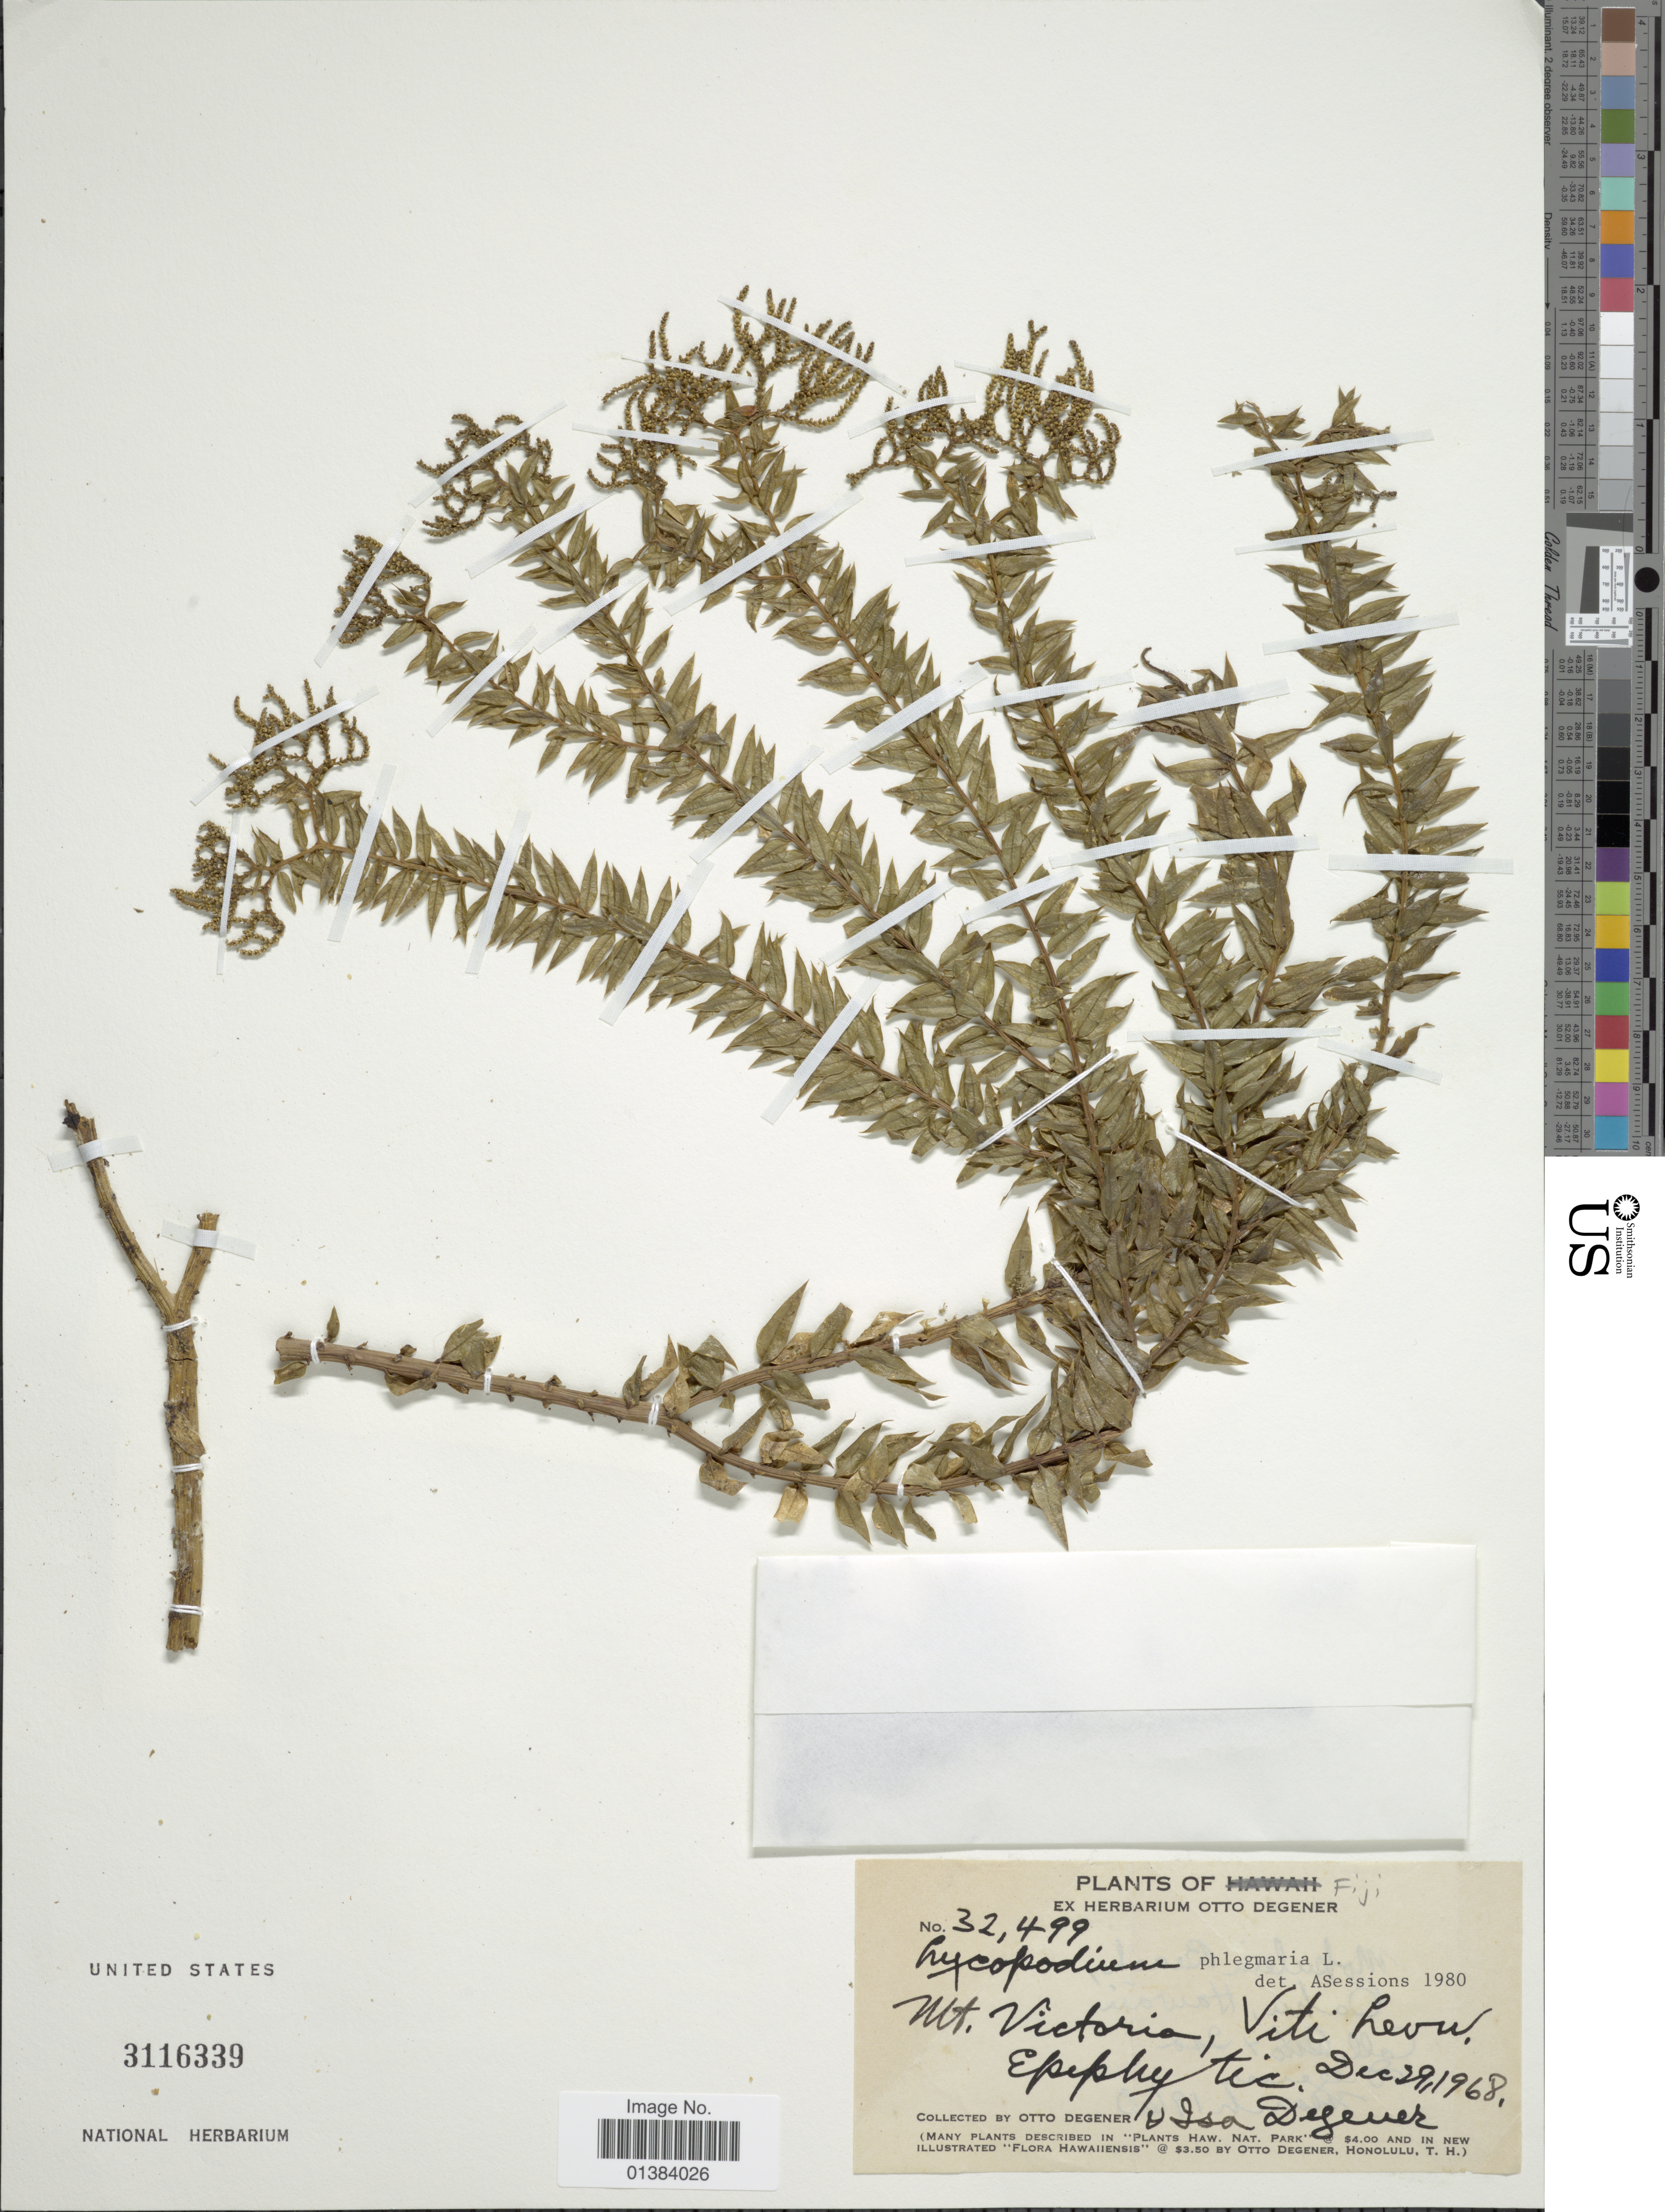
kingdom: Plantae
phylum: Tracheophyta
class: Lycopodiopsida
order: Lycopodiales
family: Lycopodiaceae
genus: Phlegmariurus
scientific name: Phlegmariurus trifoliatus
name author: (Copel.) A. R. Field & Bostock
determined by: Field, A. R.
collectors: O. Degener & I. Degener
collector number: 32499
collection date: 1968-12-29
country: Fiji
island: Viti Levu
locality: Mt. Victoria, Viti Levu.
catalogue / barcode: US 3116339